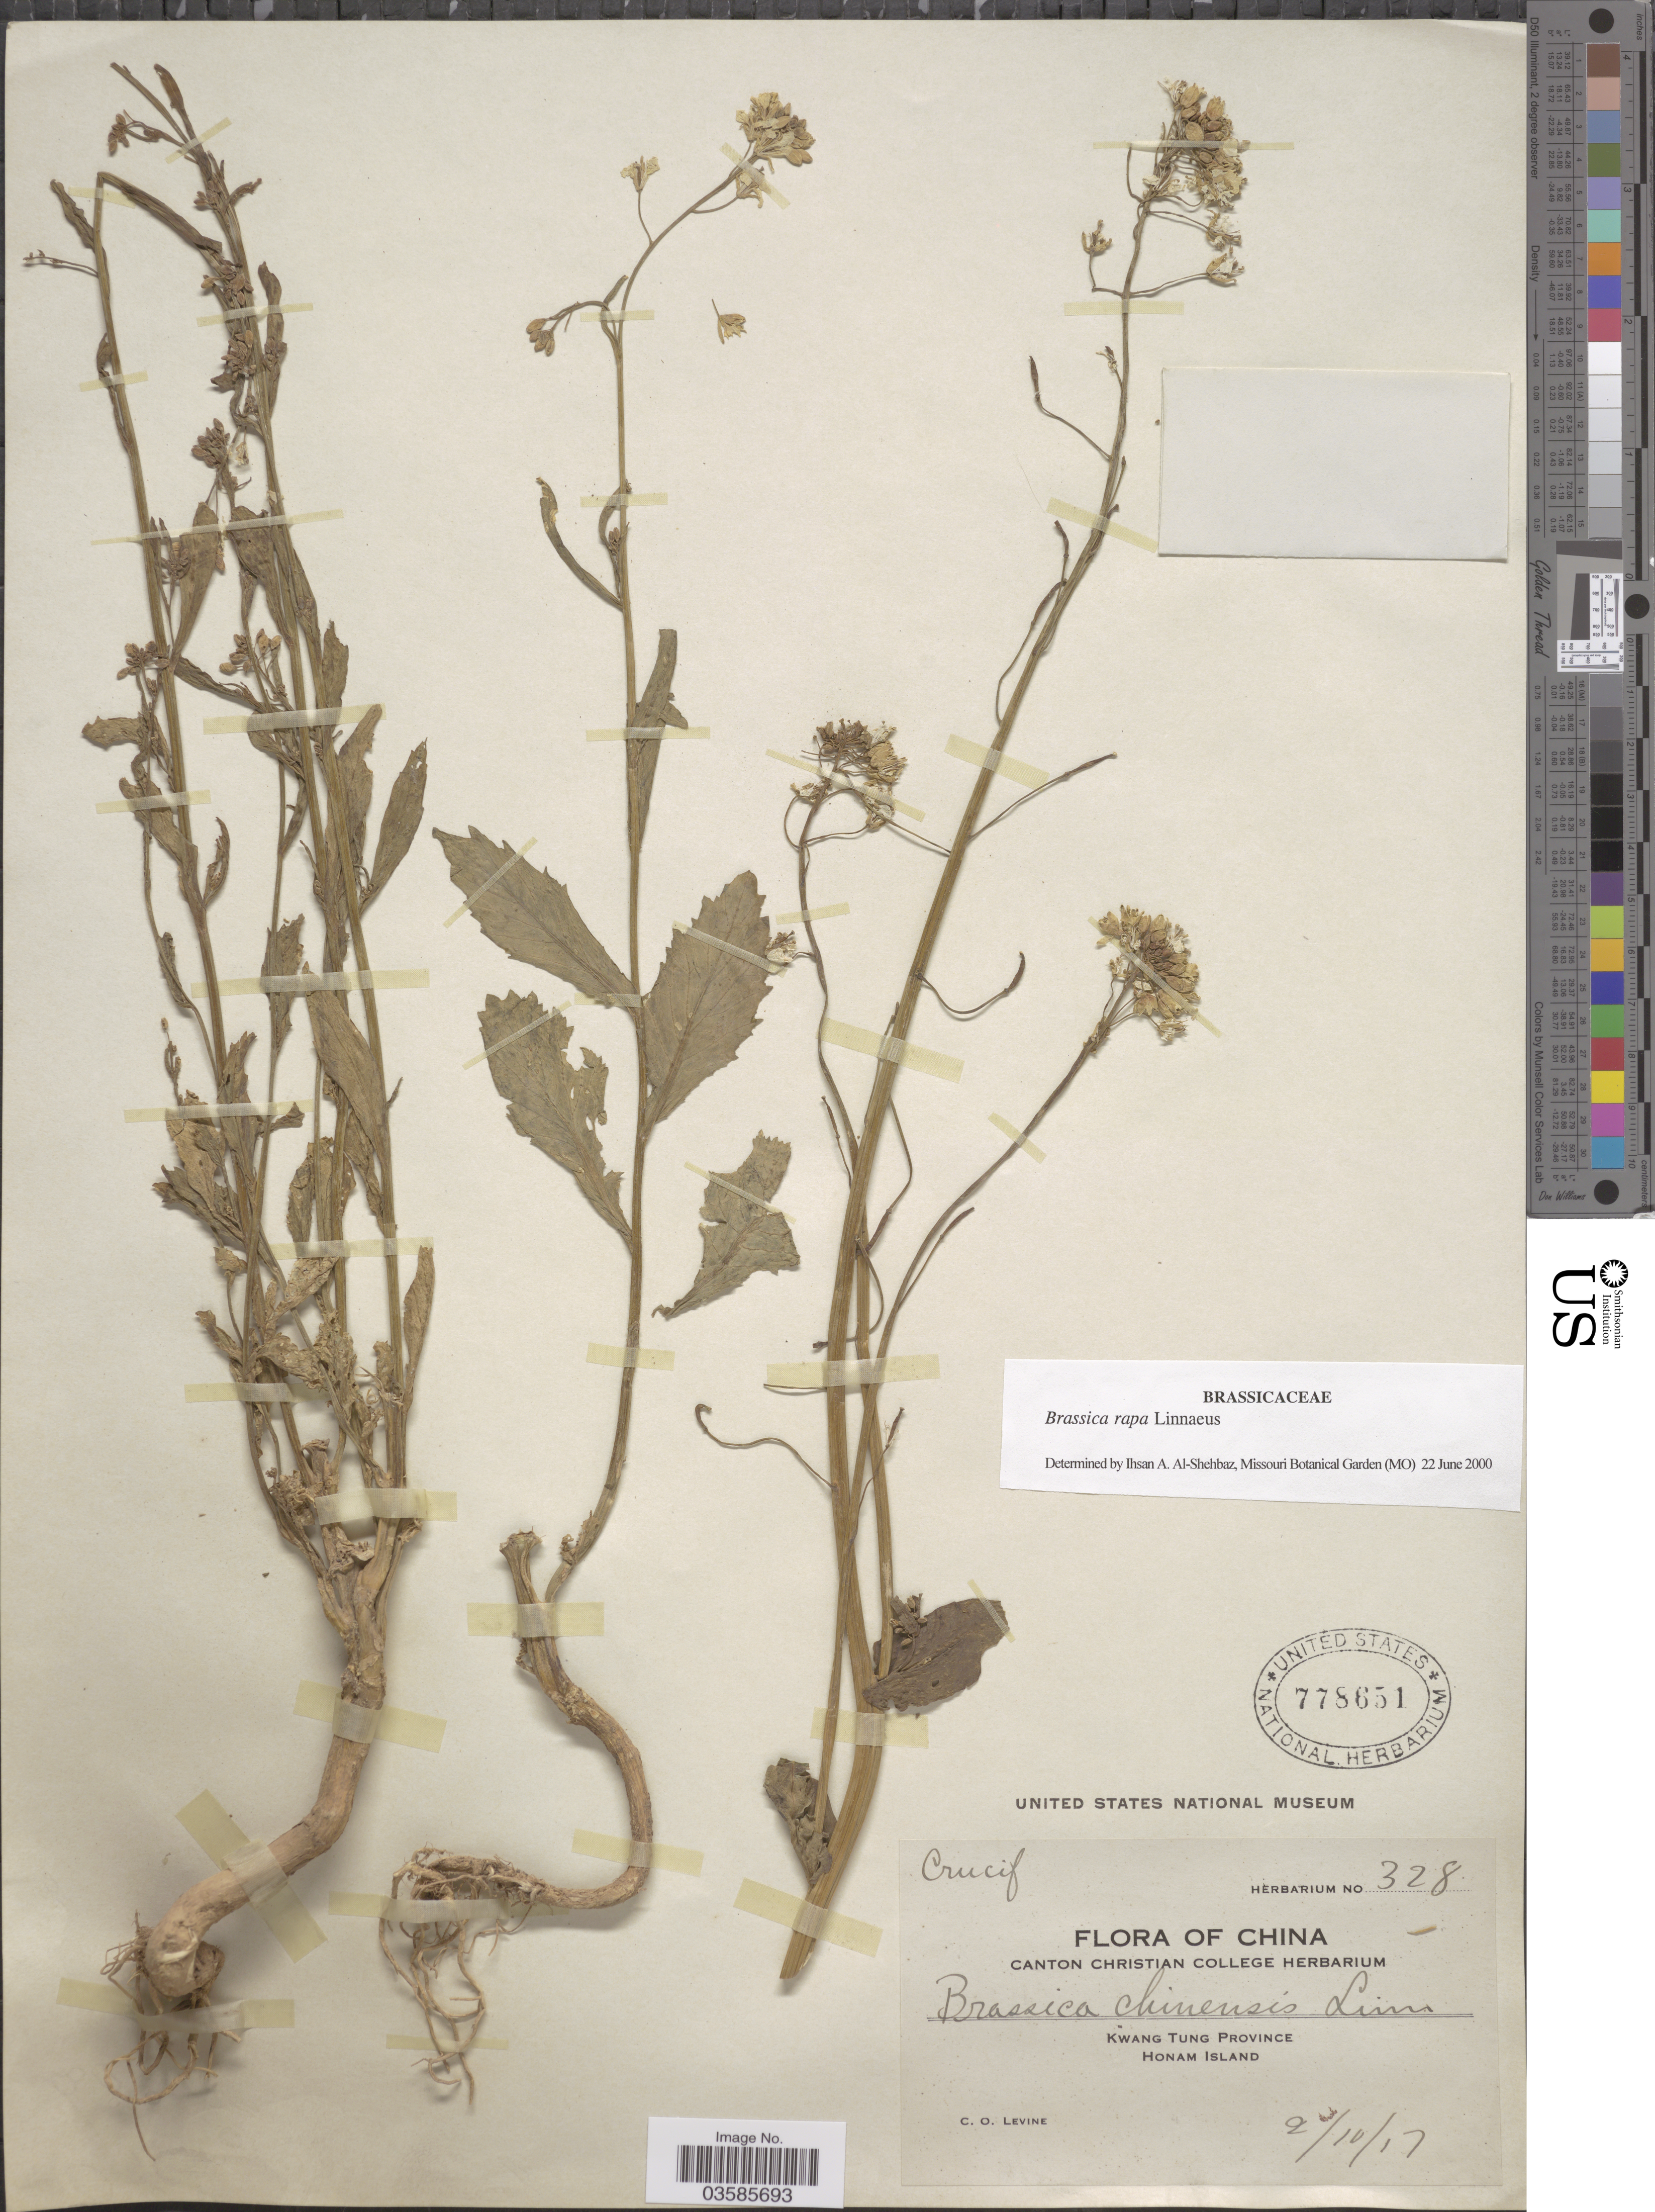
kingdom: Plantae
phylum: Tracheophyta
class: Magnoliopsida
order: Brassicales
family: Brassicaceae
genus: Brassica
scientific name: Brassica rapa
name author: L.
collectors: C. O. Levine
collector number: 328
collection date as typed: Transcribed d/m/y: 2/10/17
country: China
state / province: Guangdong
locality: Kwang Tung Province, Honam island.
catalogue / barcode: US 778651